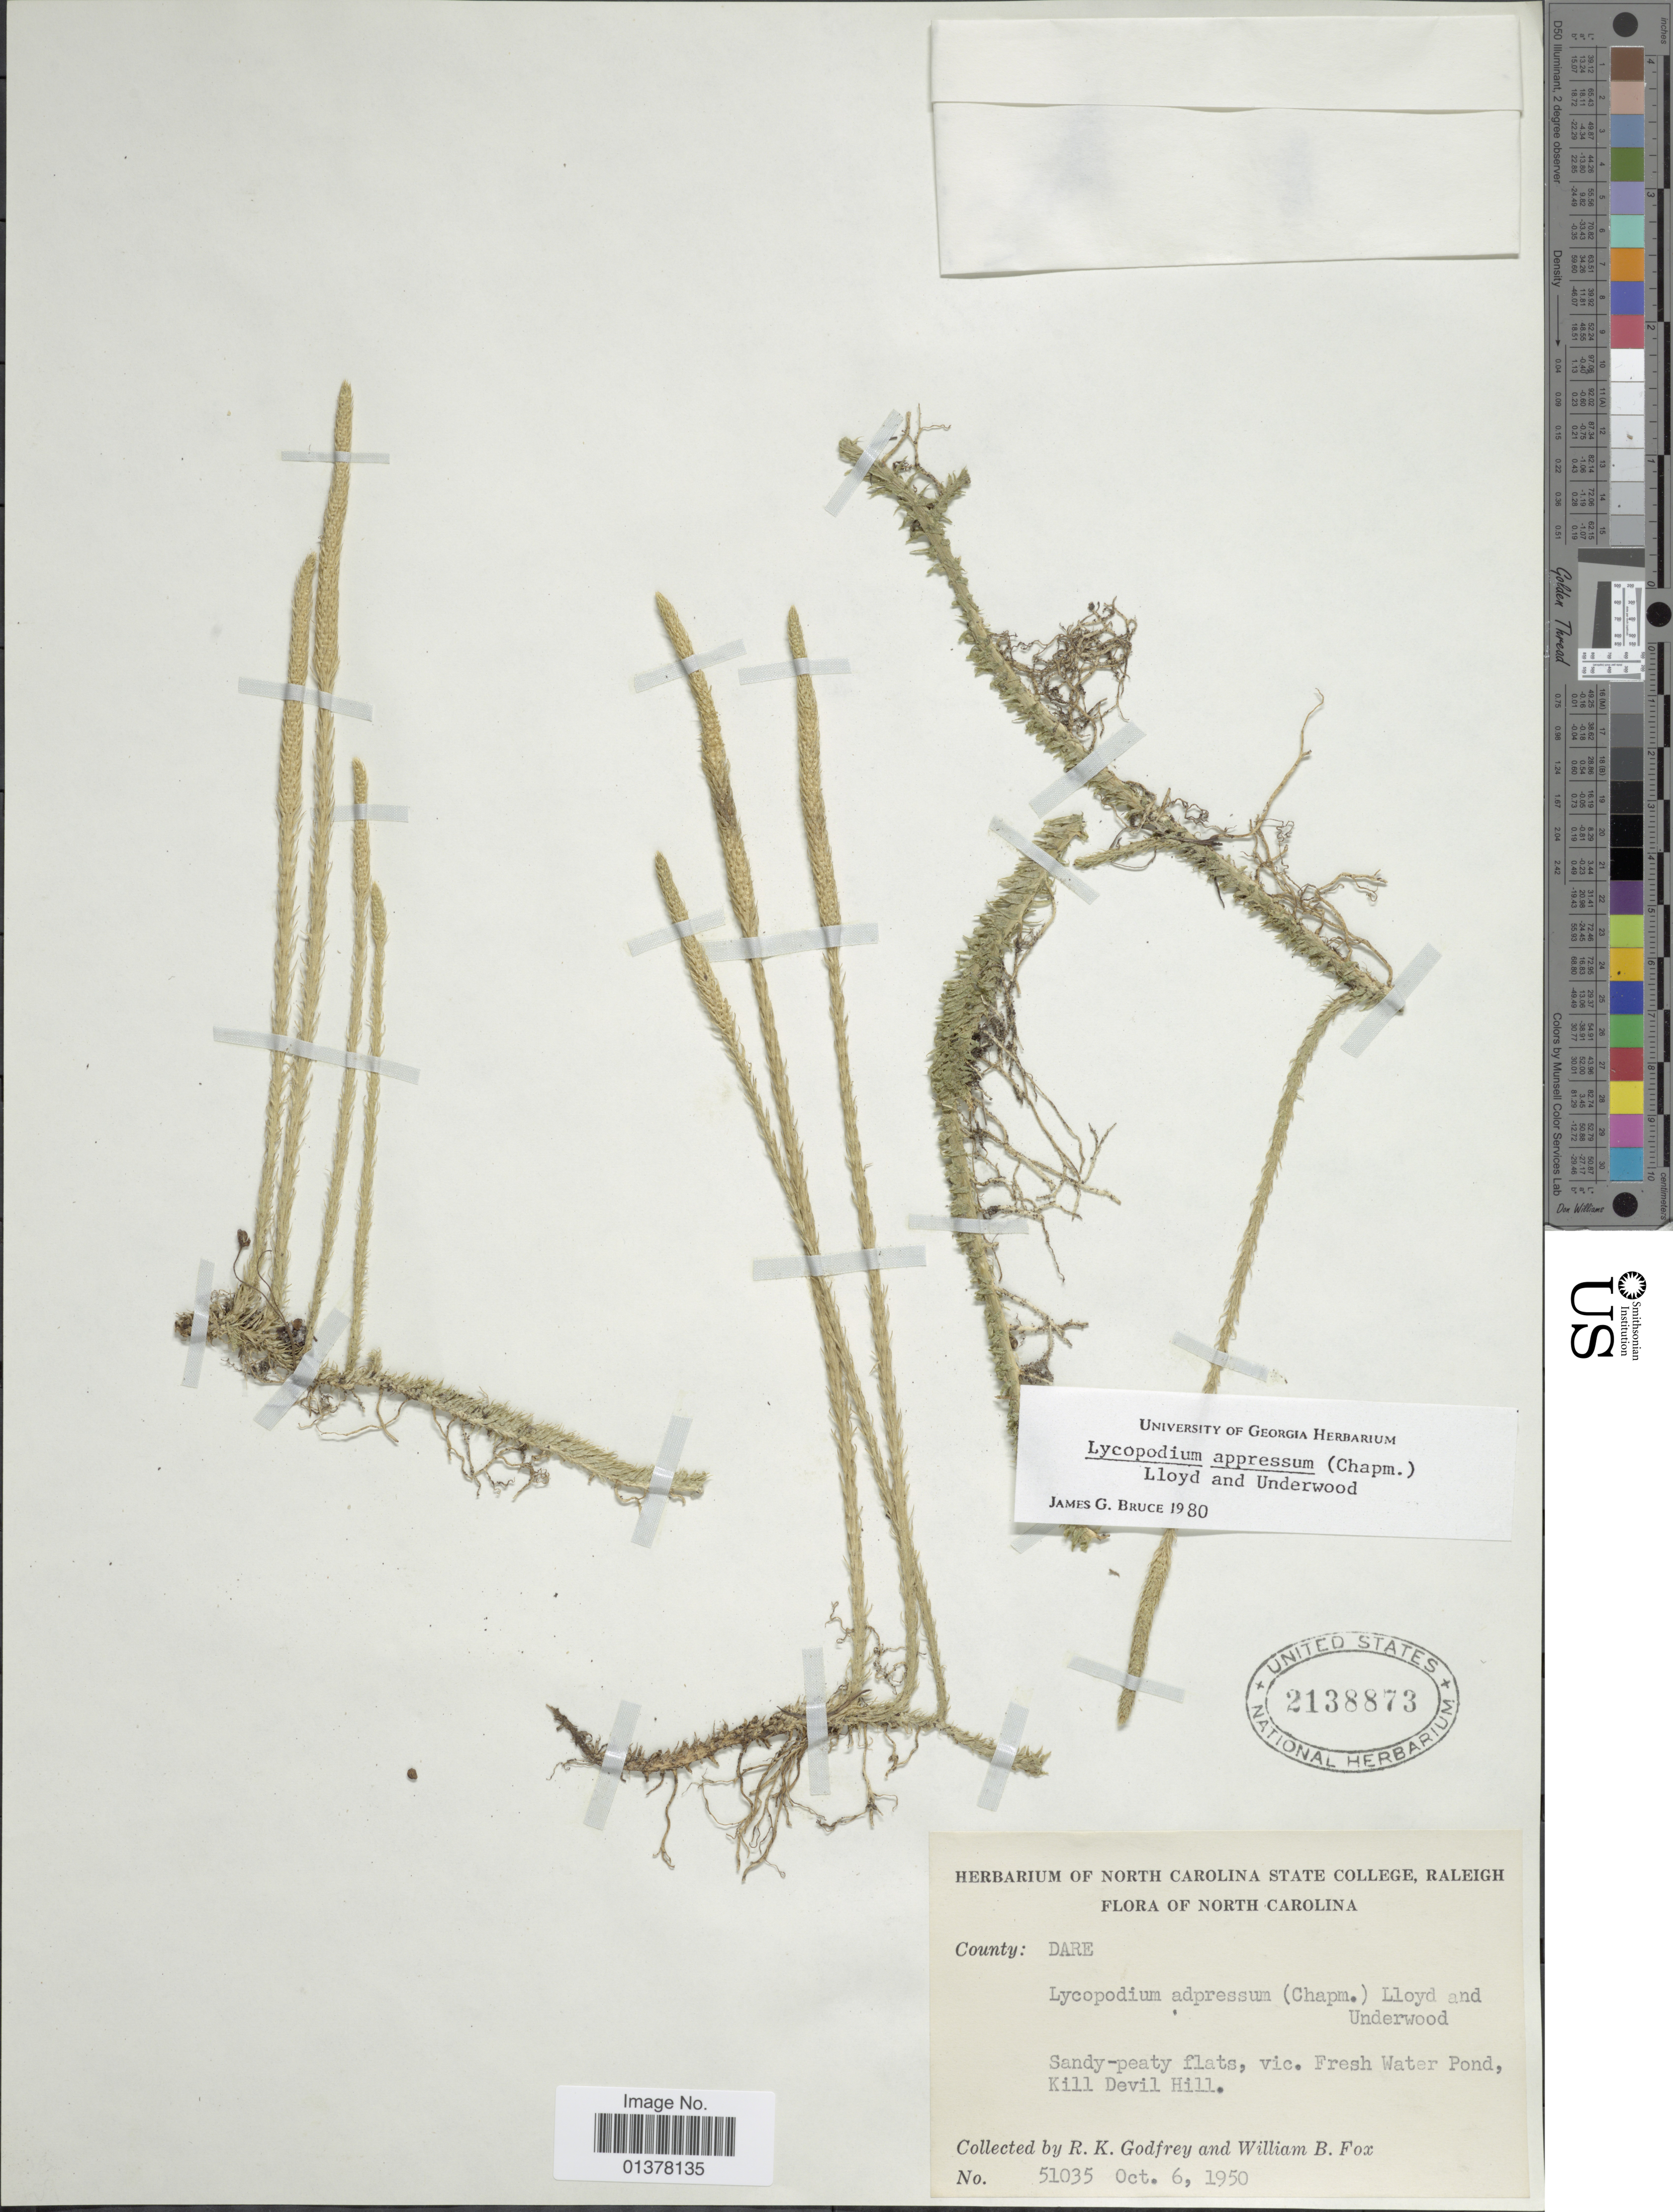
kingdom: Plantae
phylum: Tracheophyta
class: Lycopodiopsida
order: Lycopodiales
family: Lycopodiaceae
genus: Lycopodiella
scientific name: Lycopodiella appressa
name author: (Chapm.) Cranfill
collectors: R. K. Godfrey & W. B. Fox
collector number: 51035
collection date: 1950-10-06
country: United States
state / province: North Carolina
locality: Sandy-peaty flats, vic. Fresh Water Pond, Kill Devil Hill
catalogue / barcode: US 2138873